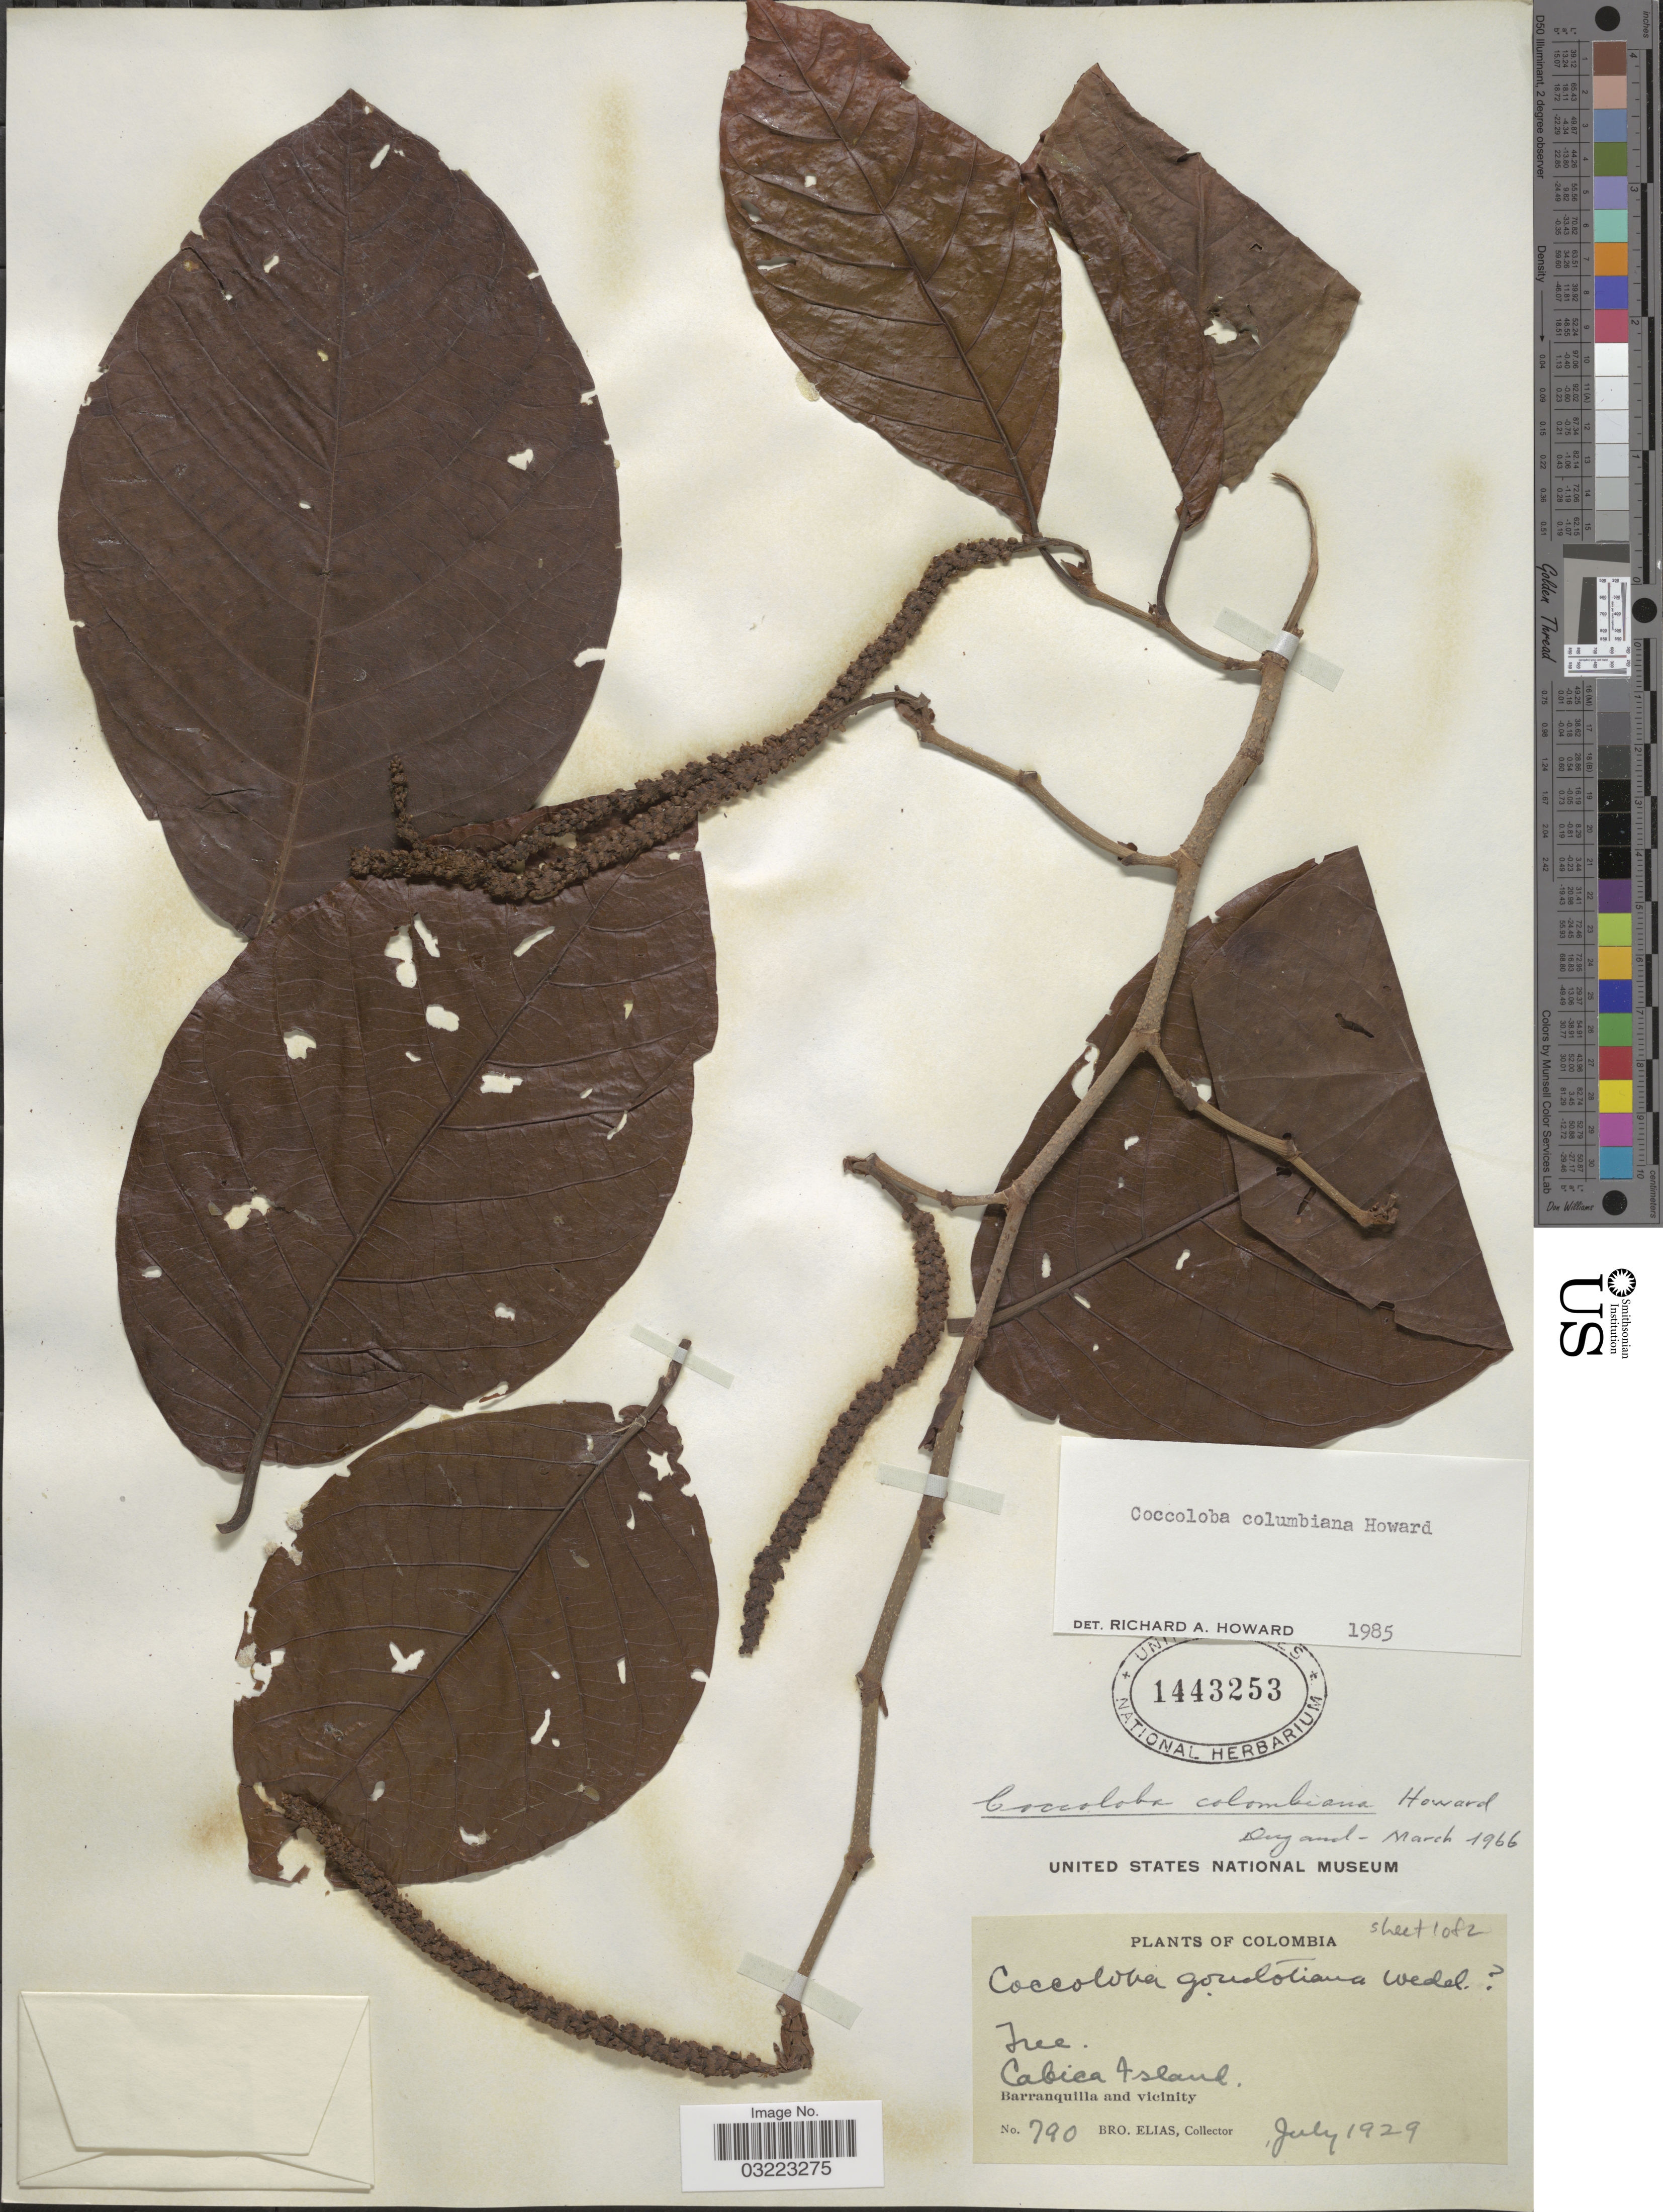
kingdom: Plantae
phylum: Tracheophyta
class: Magnoliopsida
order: Caryophyllales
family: Polygonaceae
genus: Coccoloba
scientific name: Coccoloba colombiana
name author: R.A. Howard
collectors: Bro. Elias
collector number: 790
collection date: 1929-07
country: Colombia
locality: Cabica Island. Barranquilla and vicinity.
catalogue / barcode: US 1443253